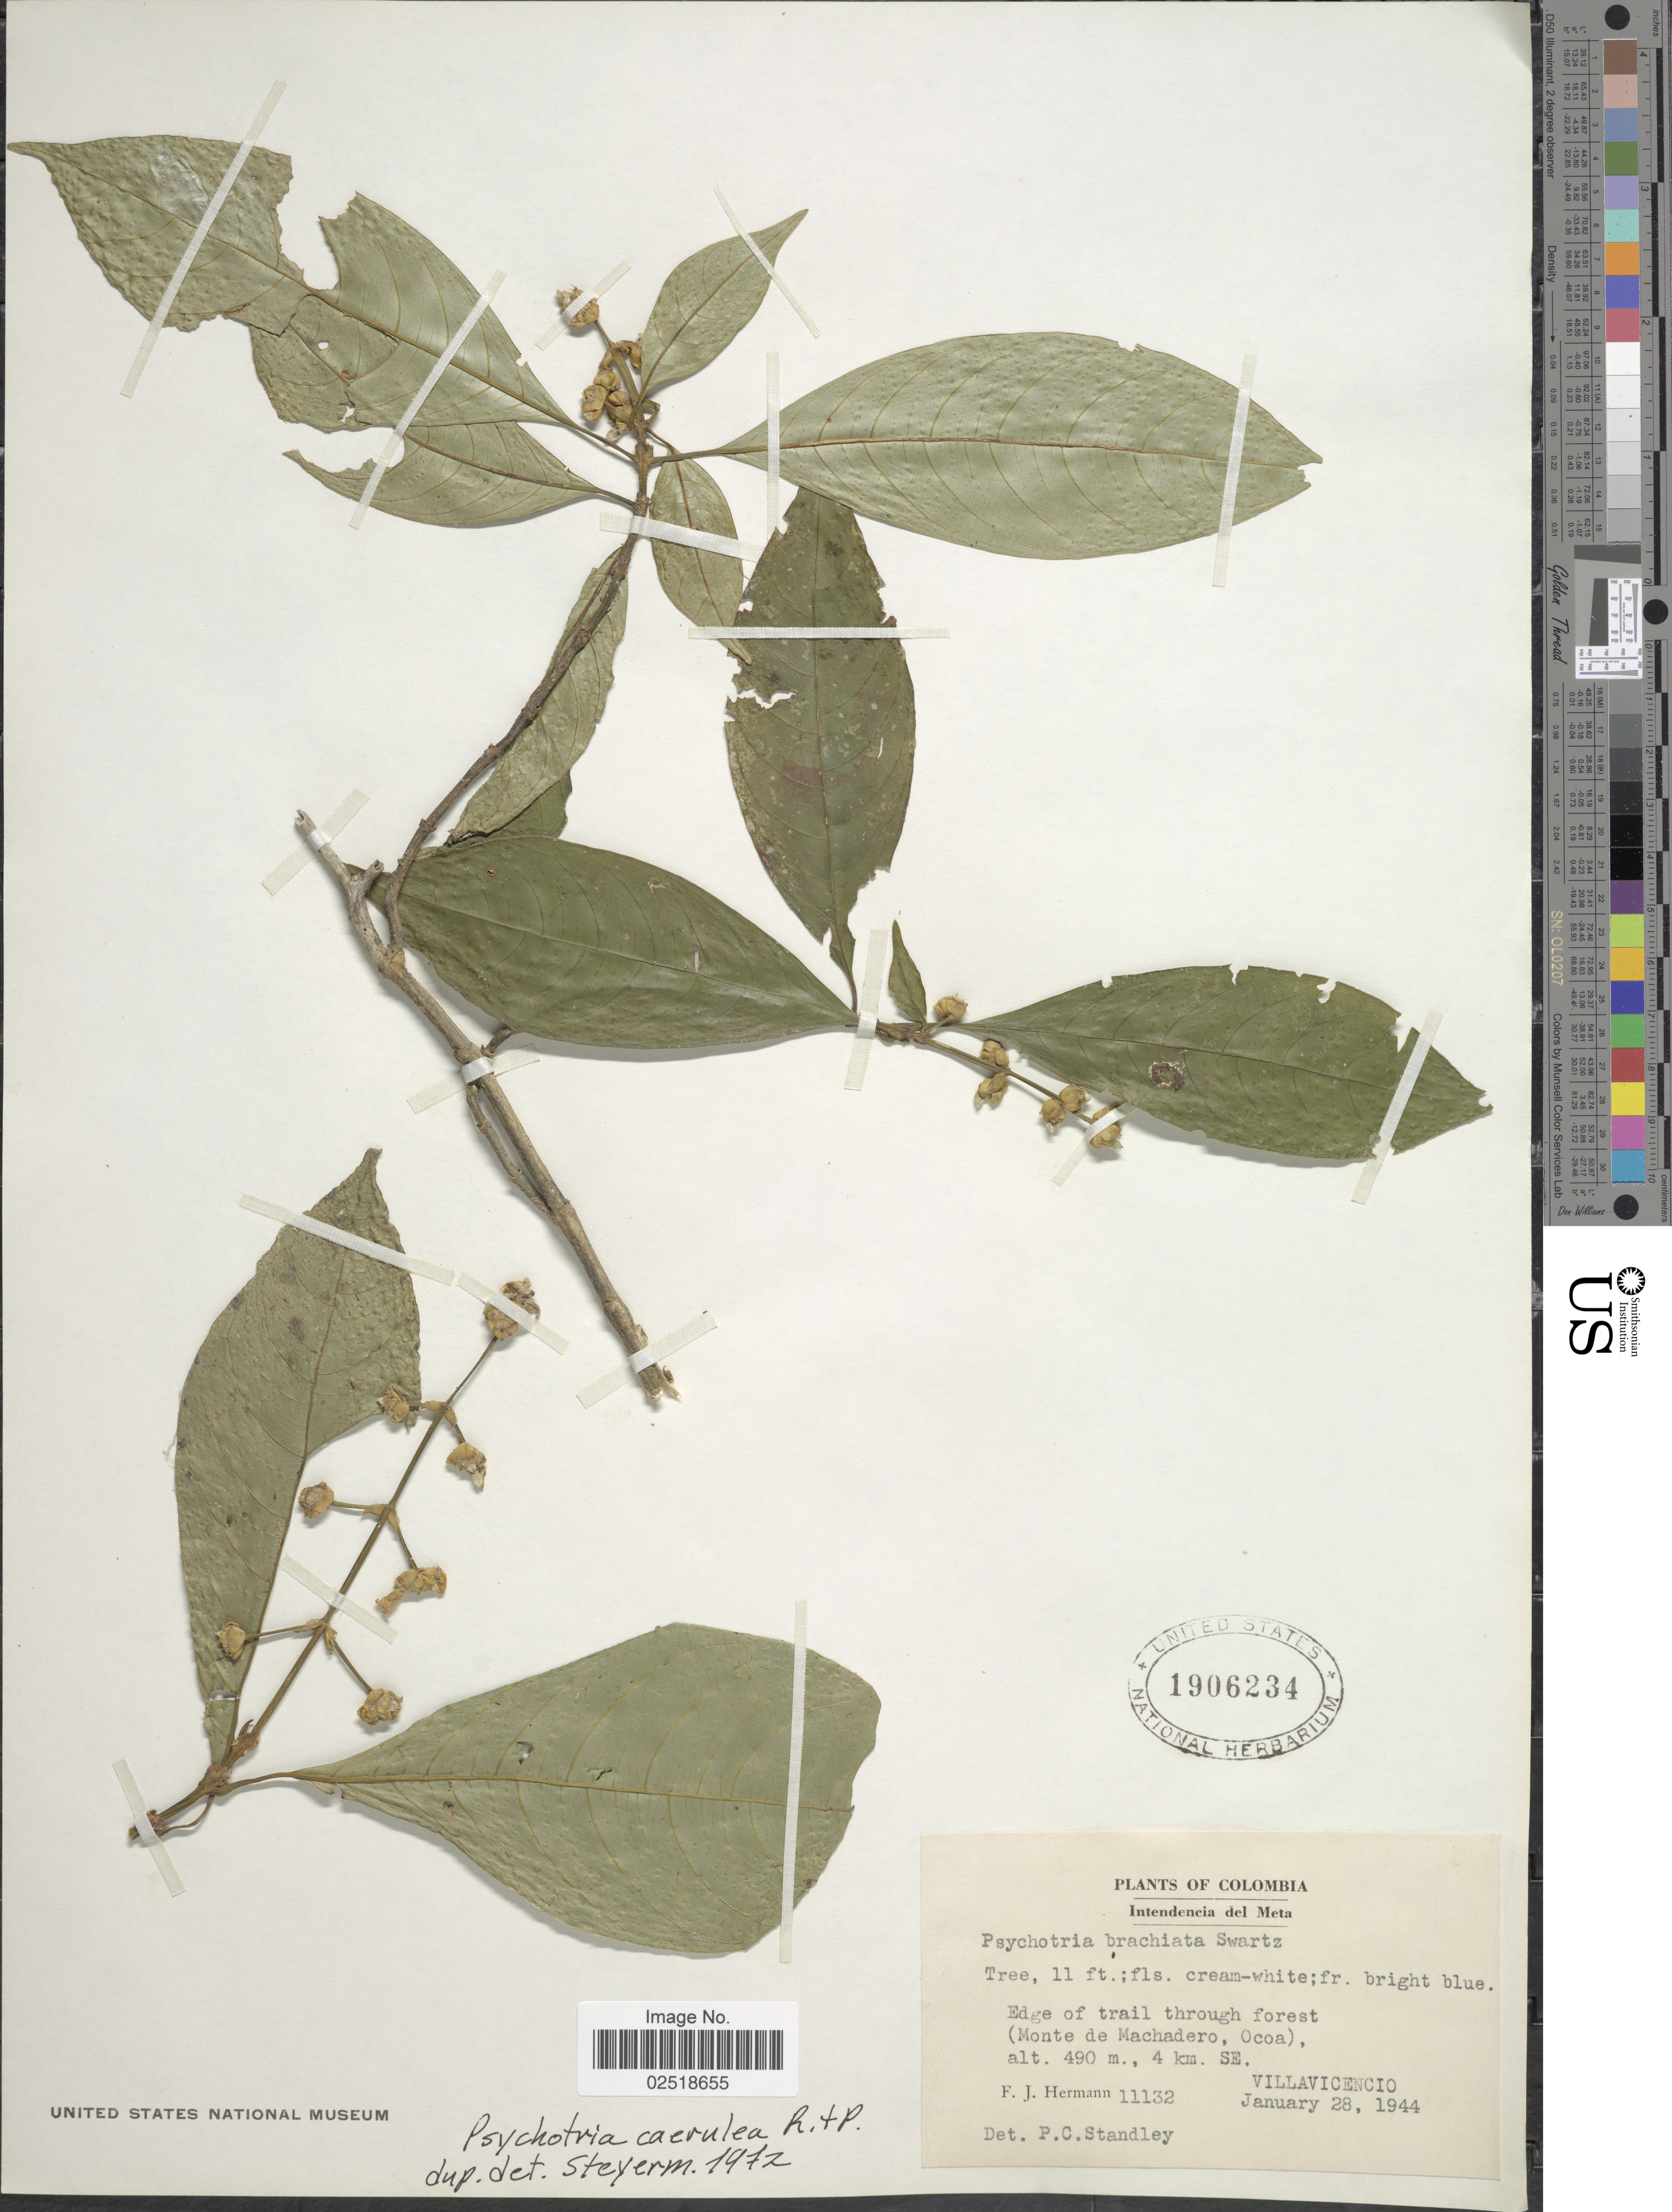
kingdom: Plantae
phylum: Tracheophyta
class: Magnoliopsida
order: Gentianales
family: Rubiaceae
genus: Psychotria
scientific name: Psychotria caerulea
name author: Ruiz & Pav.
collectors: F. J. Hermann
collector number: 11132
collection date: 1944-01-28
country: Colombia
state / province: Meta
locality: Intendencia del Meta, Edge of trail through forest (Minte de Machadero, Ocoa), 4 km SE Villavicencio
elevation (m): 490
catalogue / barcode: US 1906234